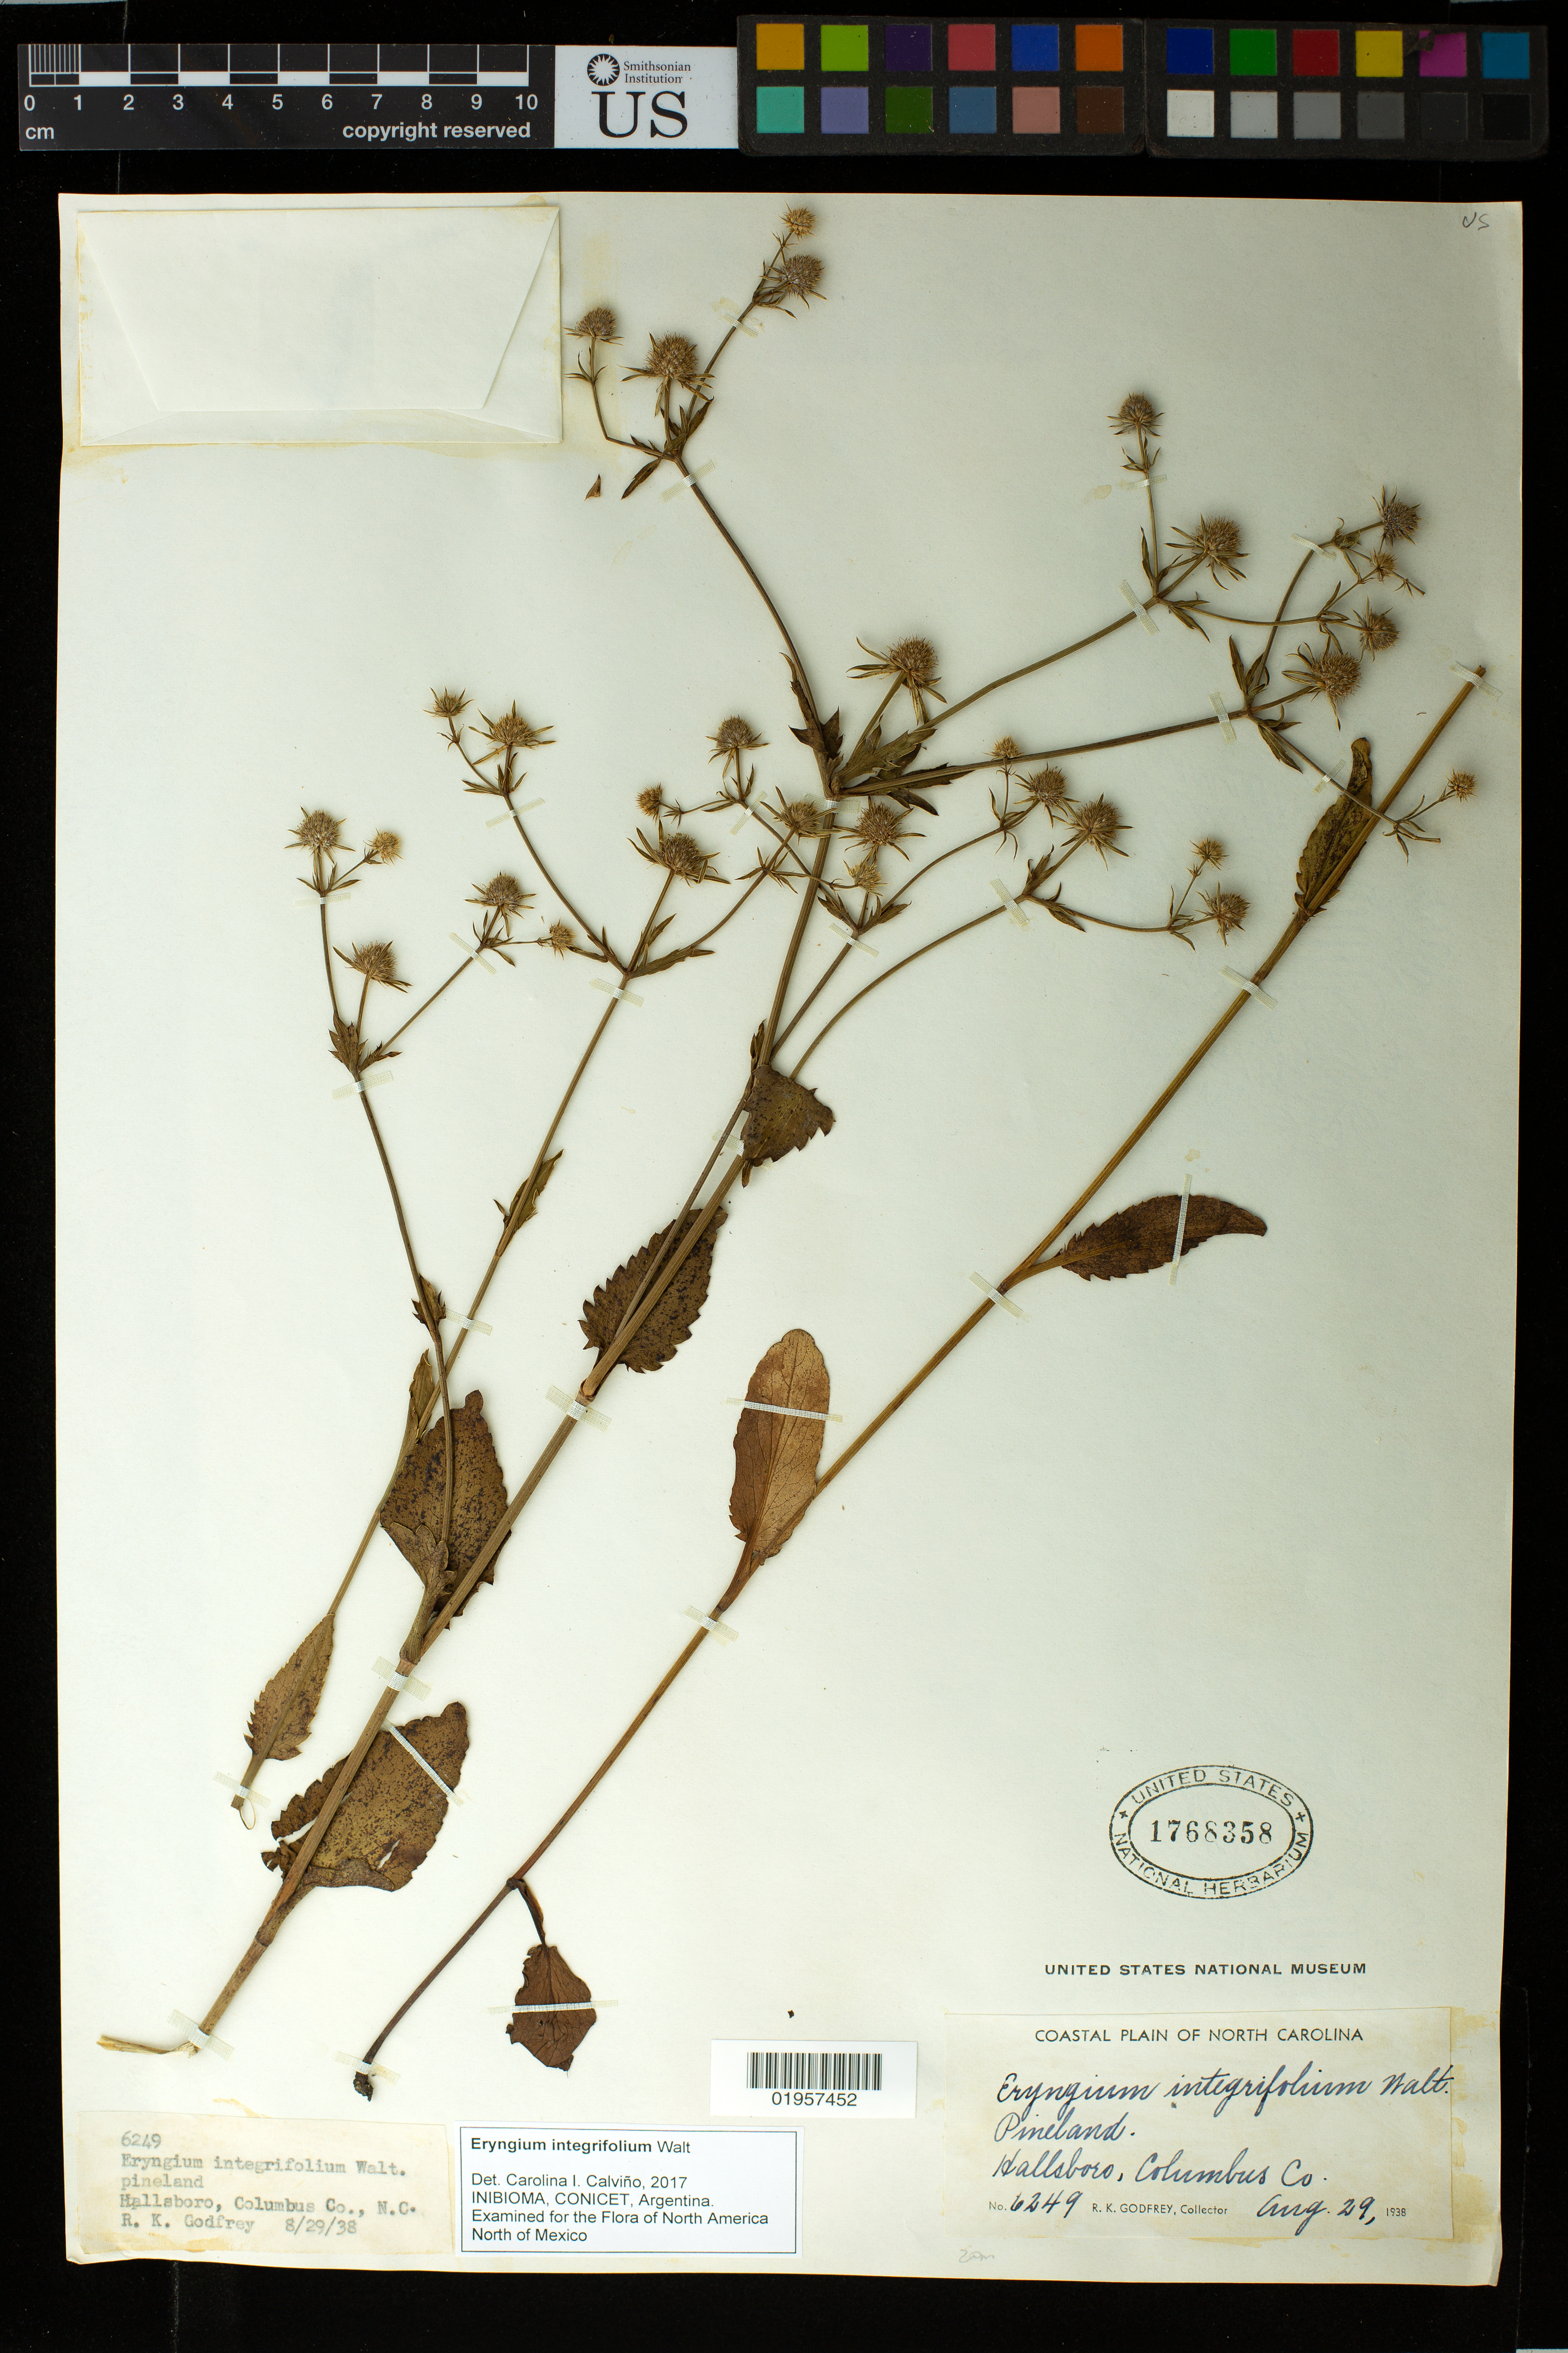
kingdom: Plantae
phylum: Tracheophyta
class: Magnoliopsida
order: Apiales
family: Apiaceae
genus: Eryngium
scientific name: Eryngium integrifolium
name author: Walter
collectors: R. K. Godfrey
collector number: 6249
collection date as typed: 29 Aug 1938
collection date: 1938-08-29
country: United States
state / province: North Carolina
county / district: Columbus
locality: Hallsboro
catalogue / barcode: US 1768358